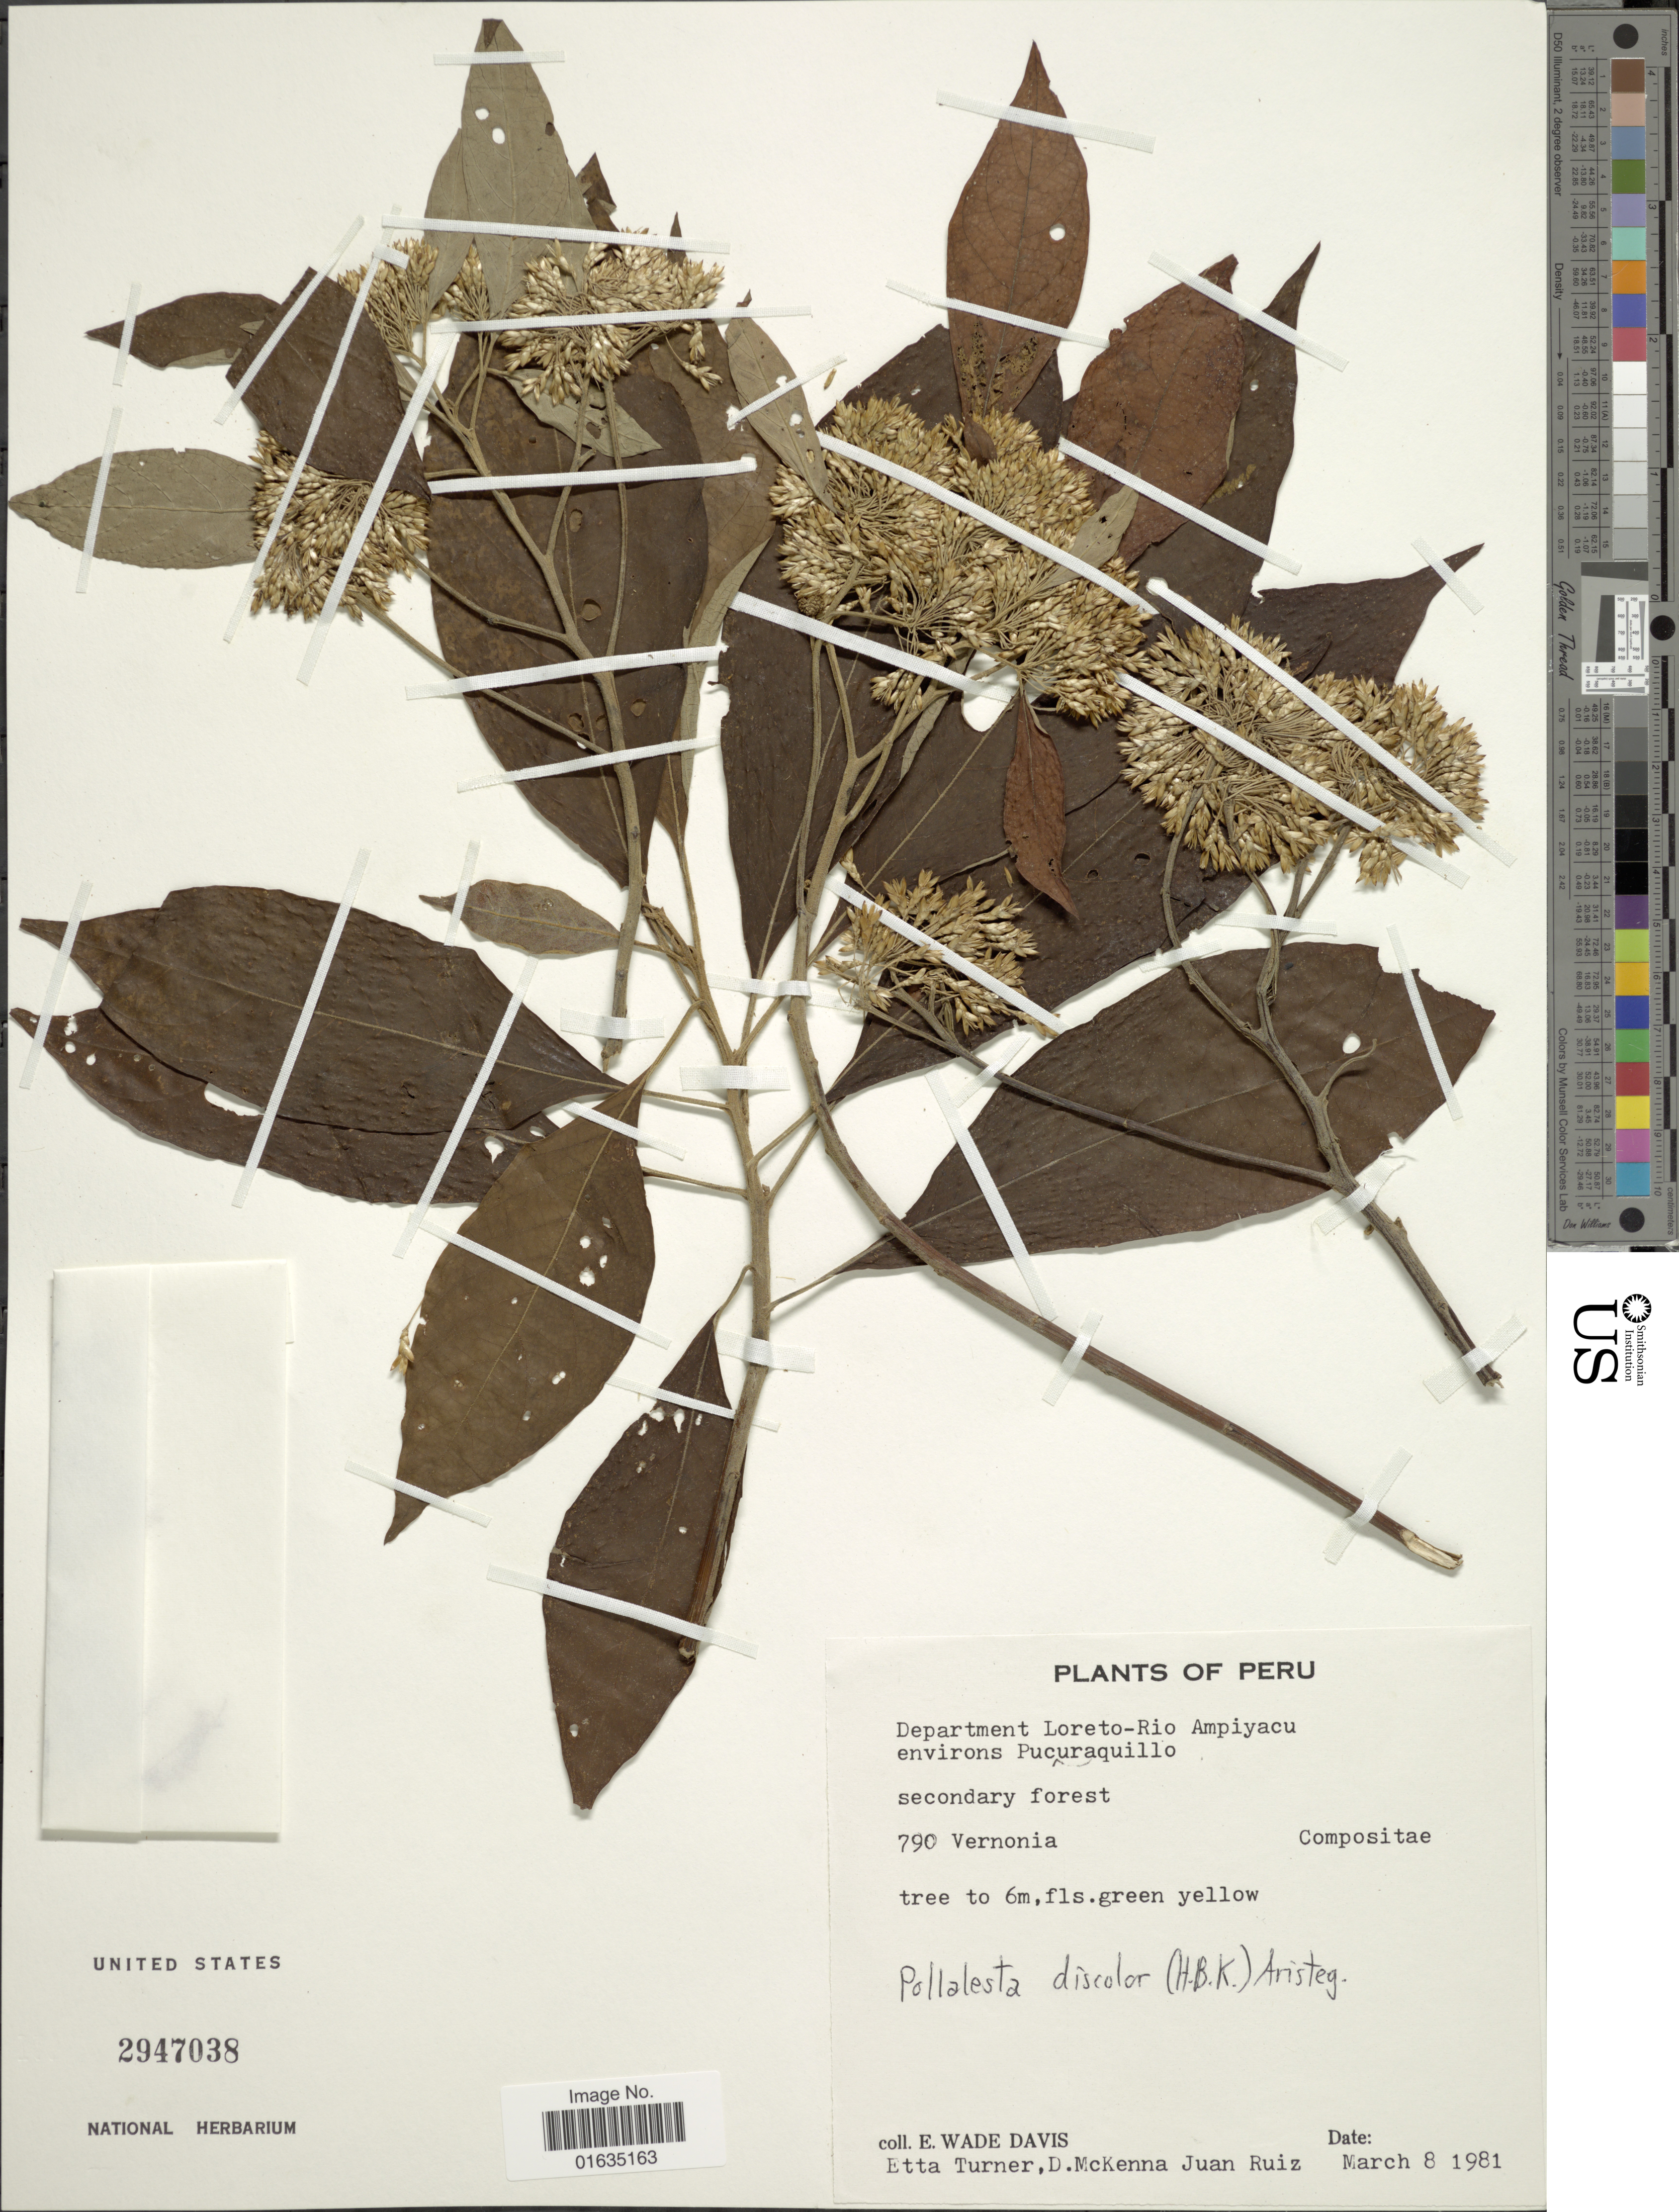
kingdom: Plantae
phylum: Tracheophyta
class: Magnoliopsida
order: Asterales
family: Asteraceae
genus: Pollalesta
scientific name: Pollalesta discolor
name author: (Kunth) Aristeg.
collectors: E. W. Davis, E. Turner, D. McKenna & J. Ruiz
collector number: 790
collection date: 1981-03-08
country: Peru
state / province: Loreto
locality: Department Loreto-Rio Ampiyacu, environs Pucuraquillo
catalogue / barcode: US 2947038